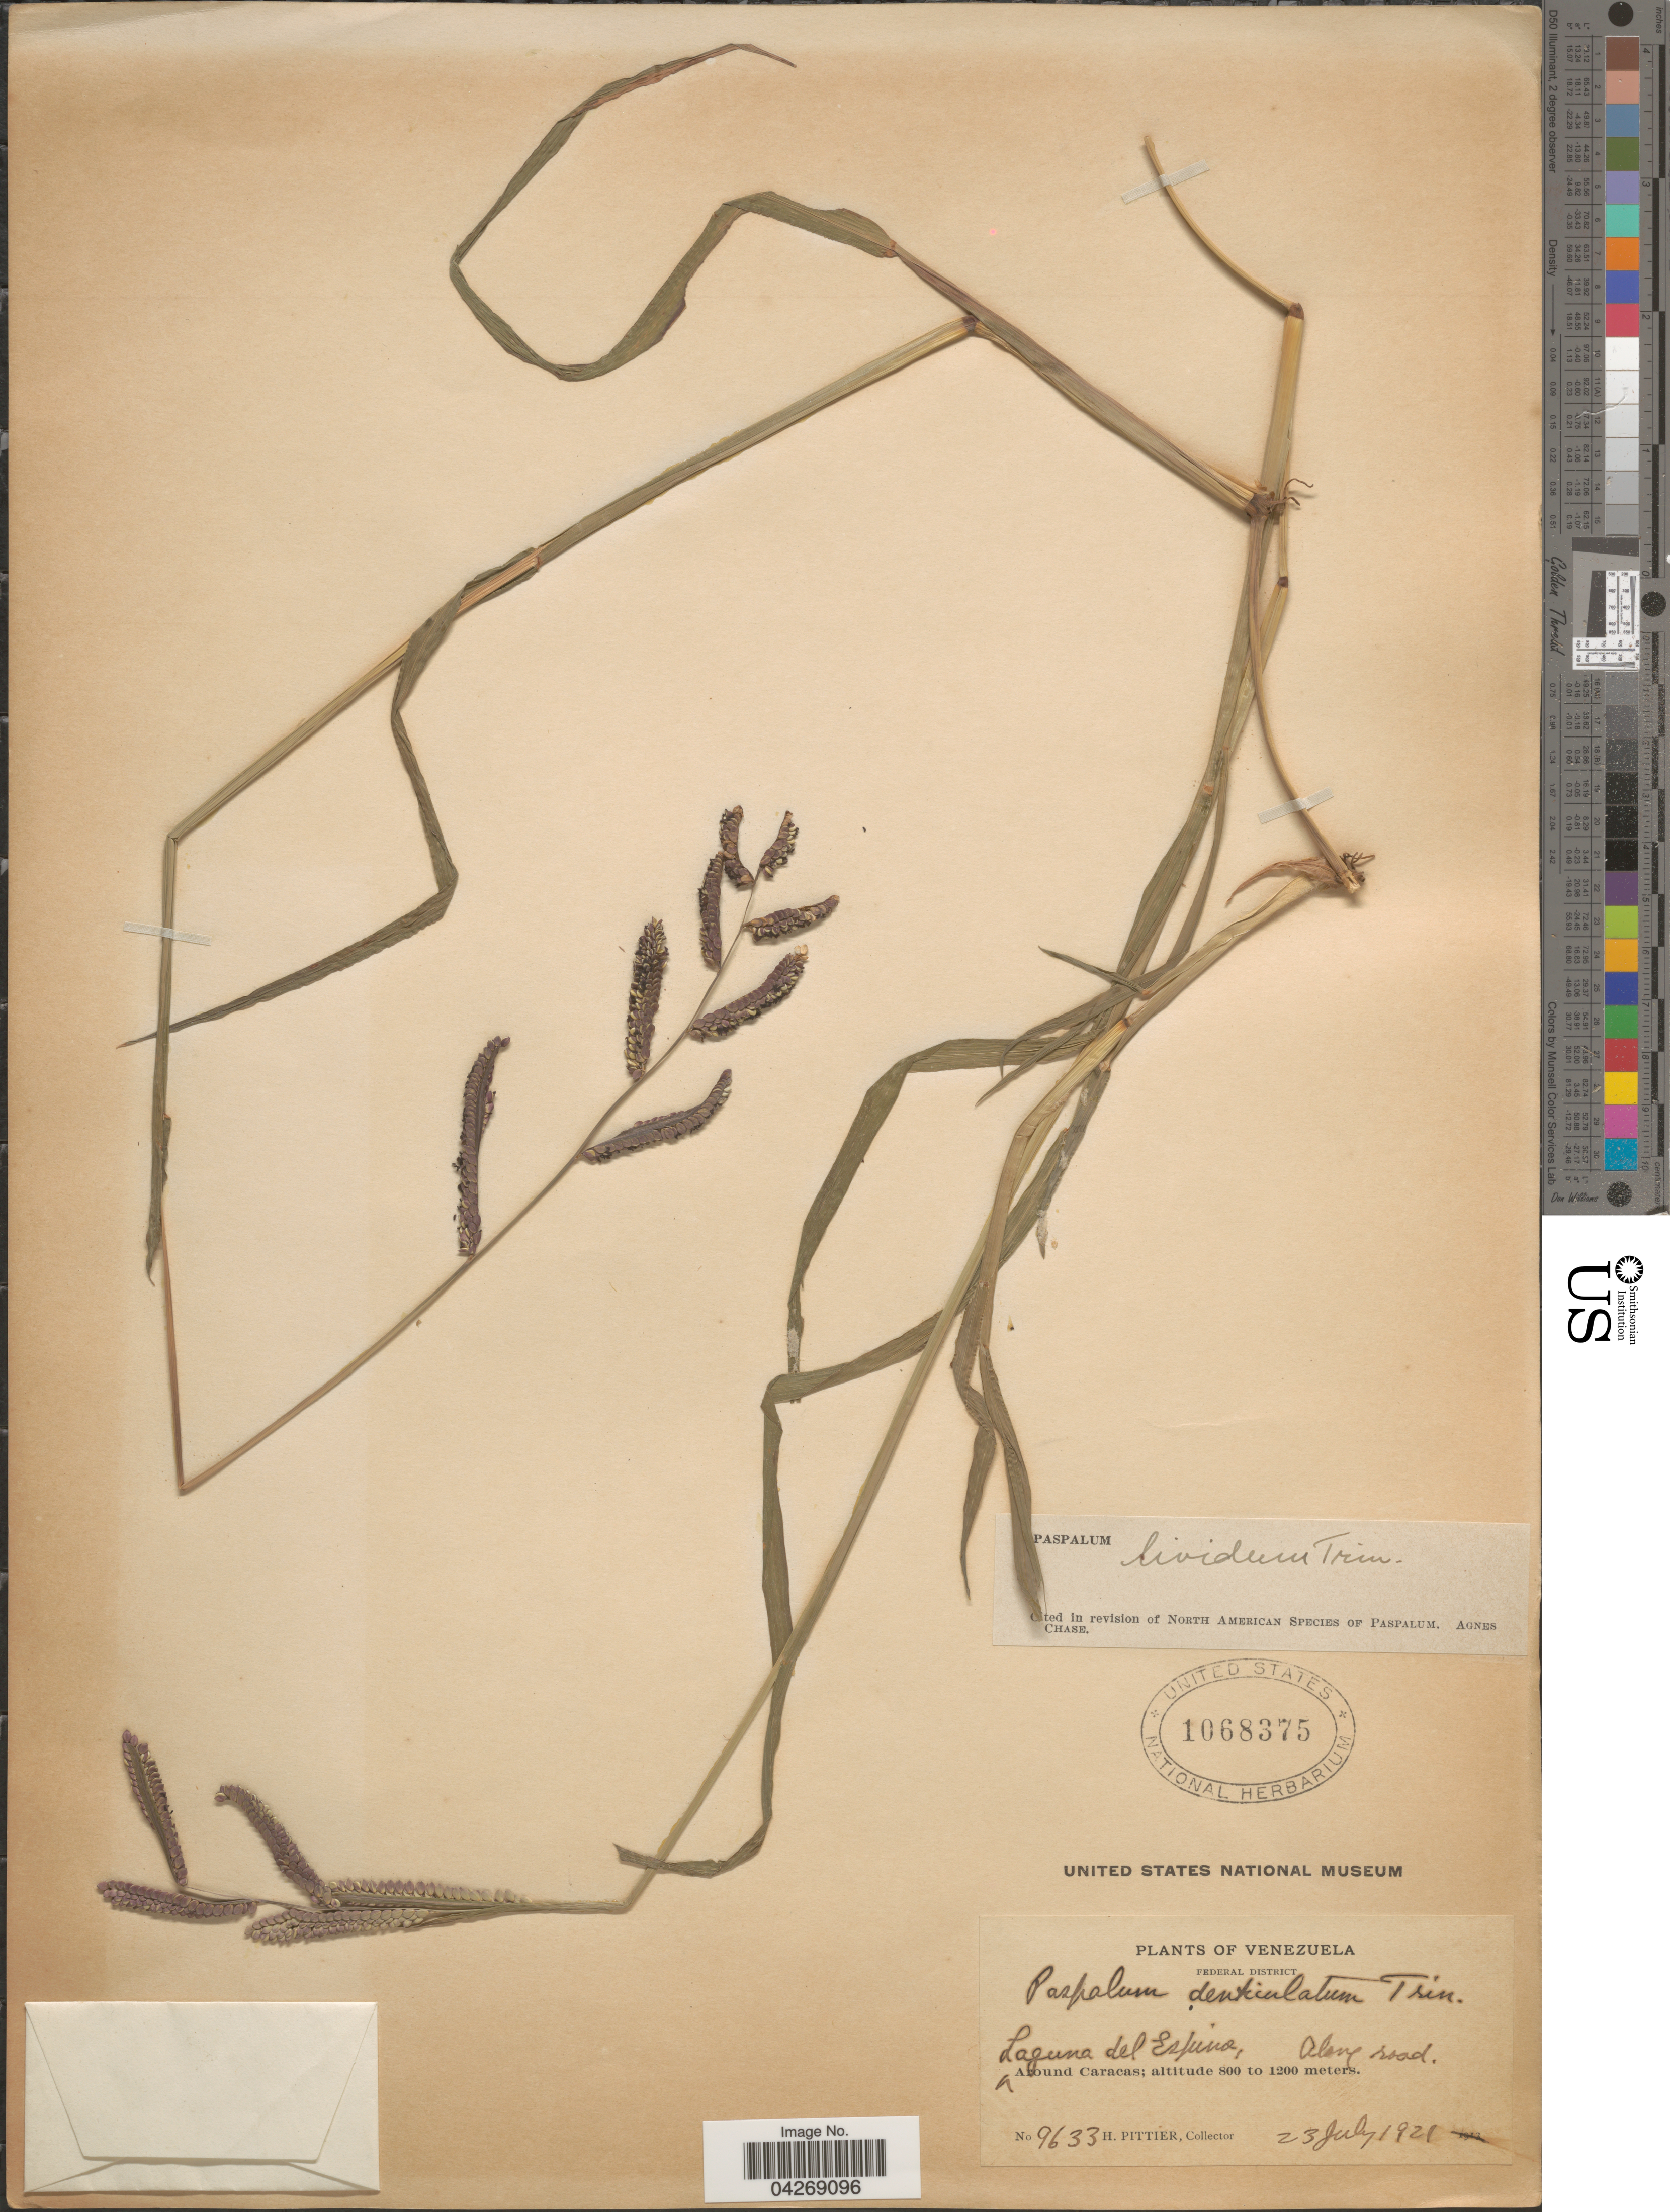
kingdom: Plantae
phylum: Tracheophyta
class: Liliopsida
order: Poales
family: Poaceae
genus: Paspalum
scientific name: Paspalum denticulatum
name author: Trin.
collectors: H. F. Pittier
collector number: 9633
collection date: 1921-07-23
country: Venezuela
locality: Federal District. Laguna del Espina, around Caracas.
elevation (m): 800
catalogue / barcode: US 1068375